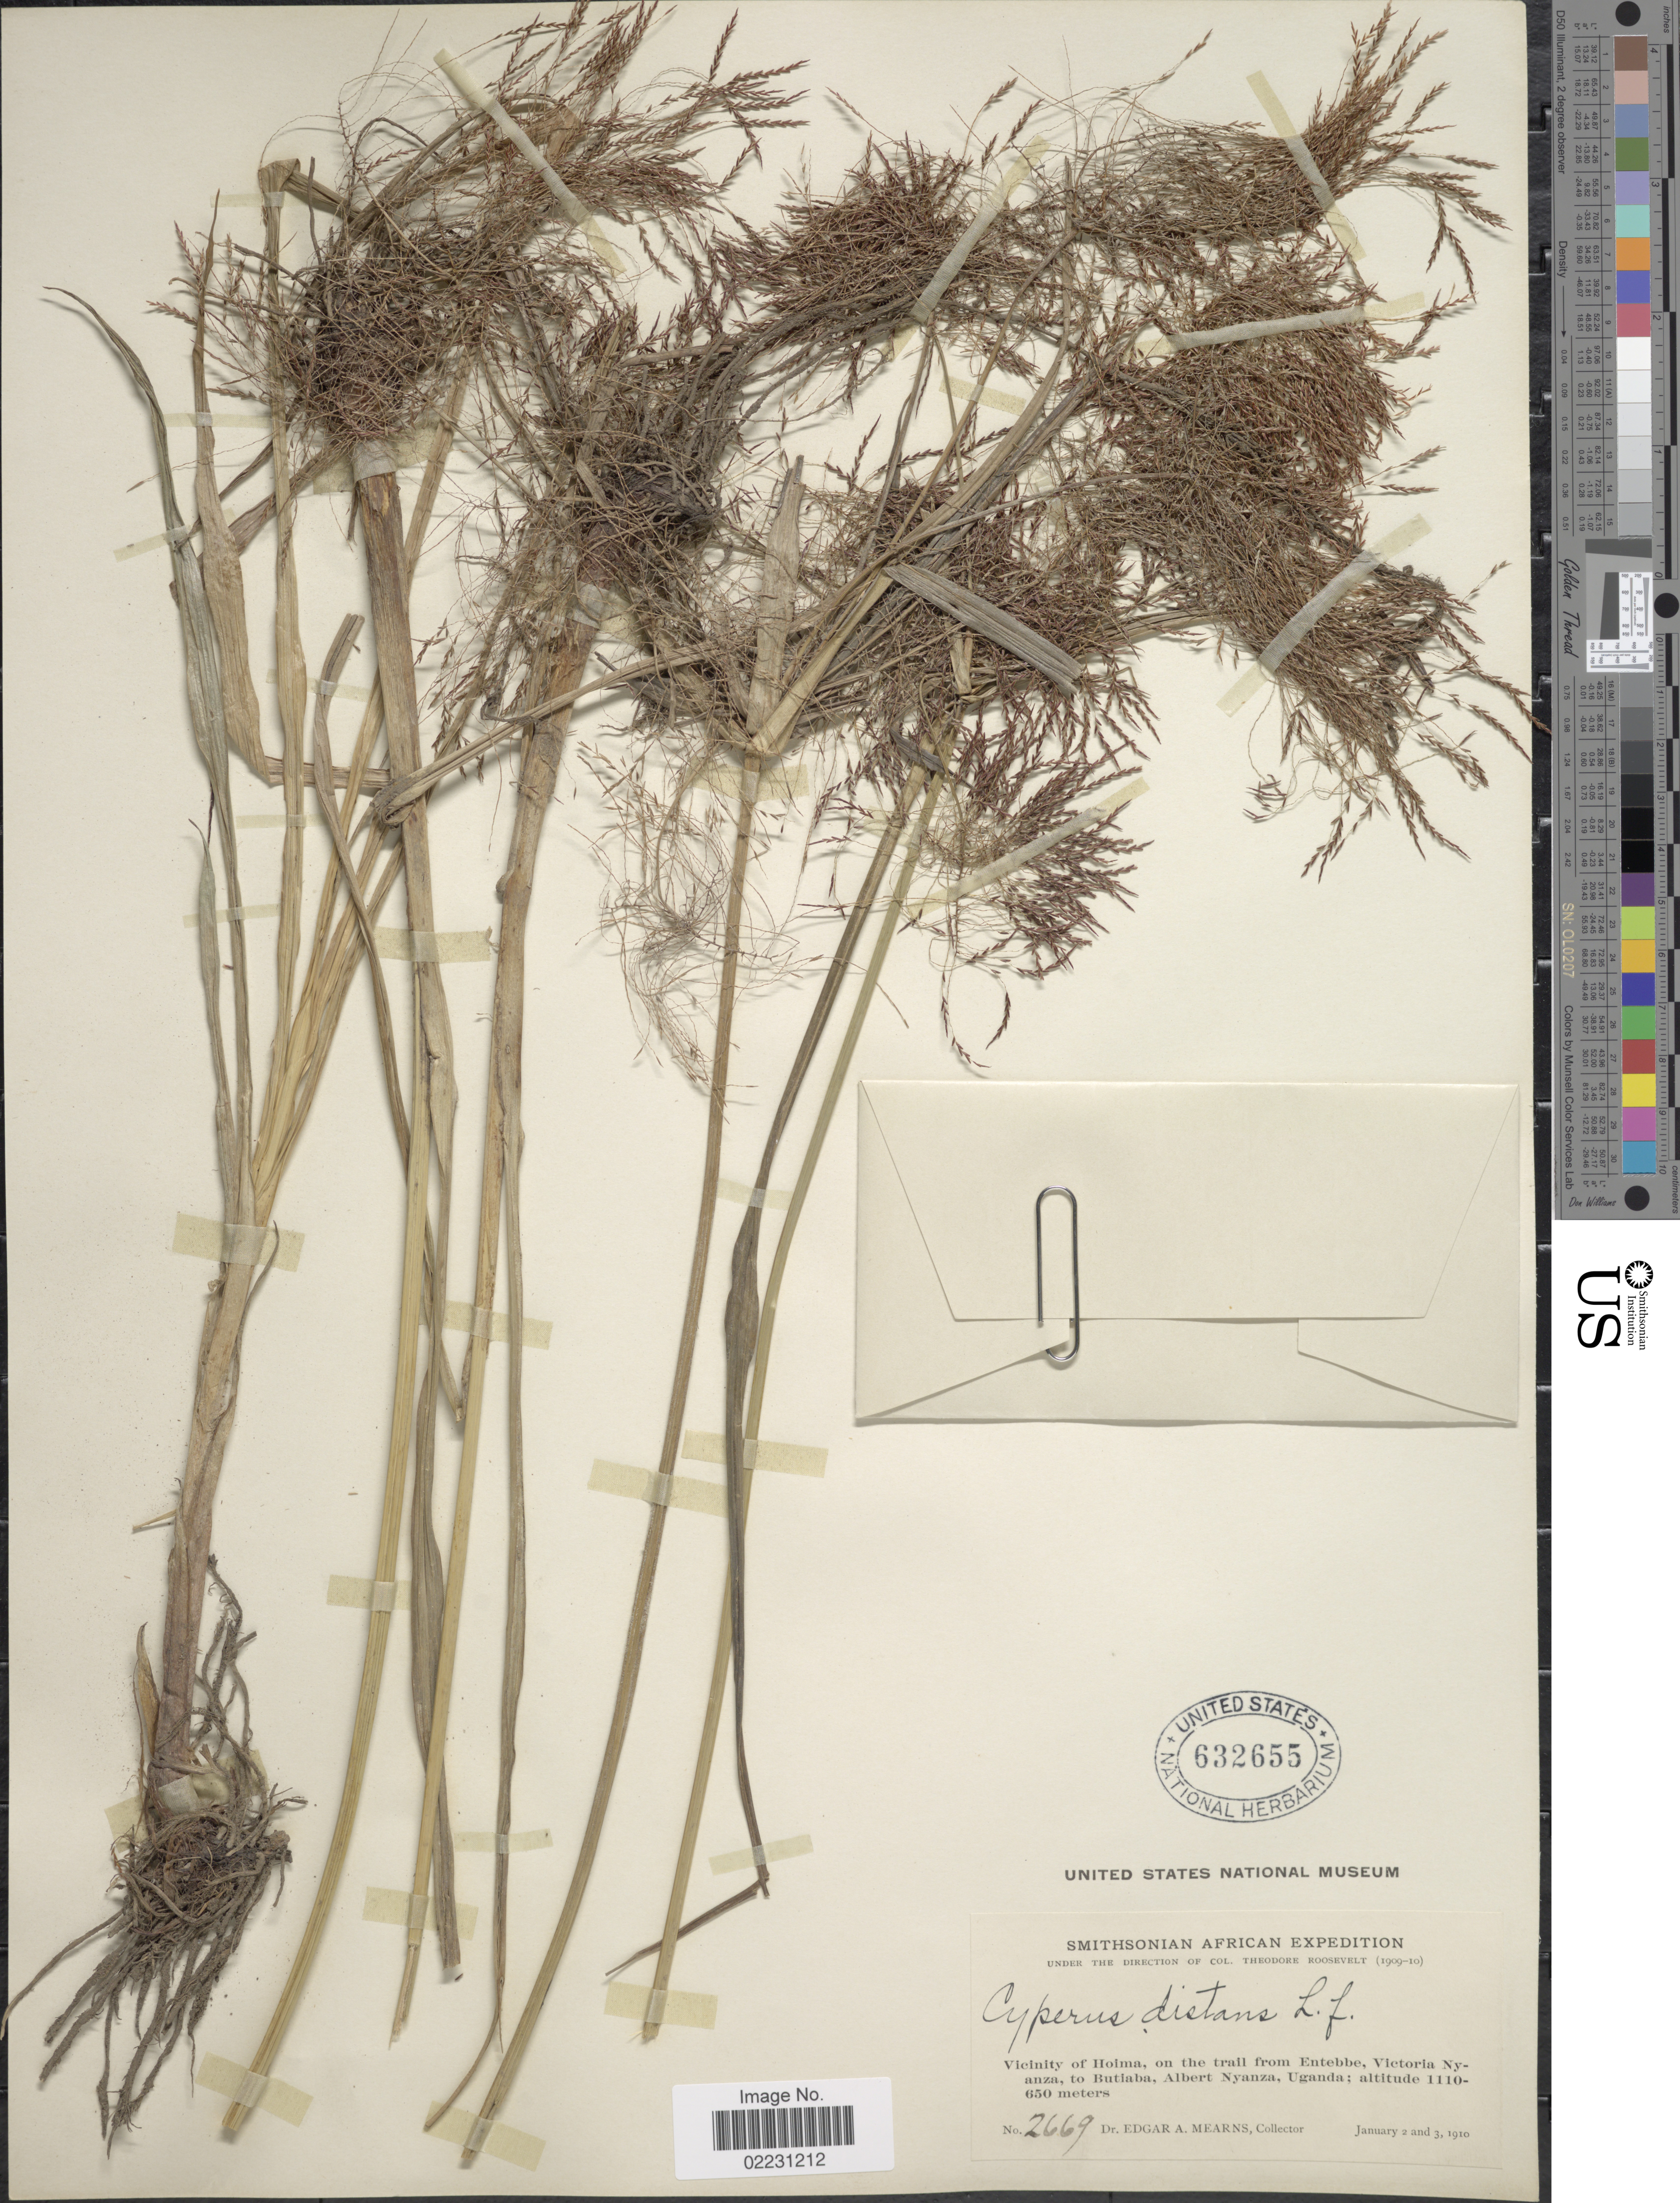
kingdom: Plantae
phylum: Tracheophyta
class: Liliopsida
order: Poales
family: Cyperaceae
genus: Cyperus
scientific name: Cyperus distans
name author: L. f.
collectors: E. A. Mearns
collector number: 2669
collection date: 1910-01-02/1910-01-03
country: Uganda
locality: Vicinity of Hoima, on the trail from Entebbe, Victoria Nyanza, to Butiaba,, Albert Nyanza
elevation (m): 650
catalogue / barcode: US 632655